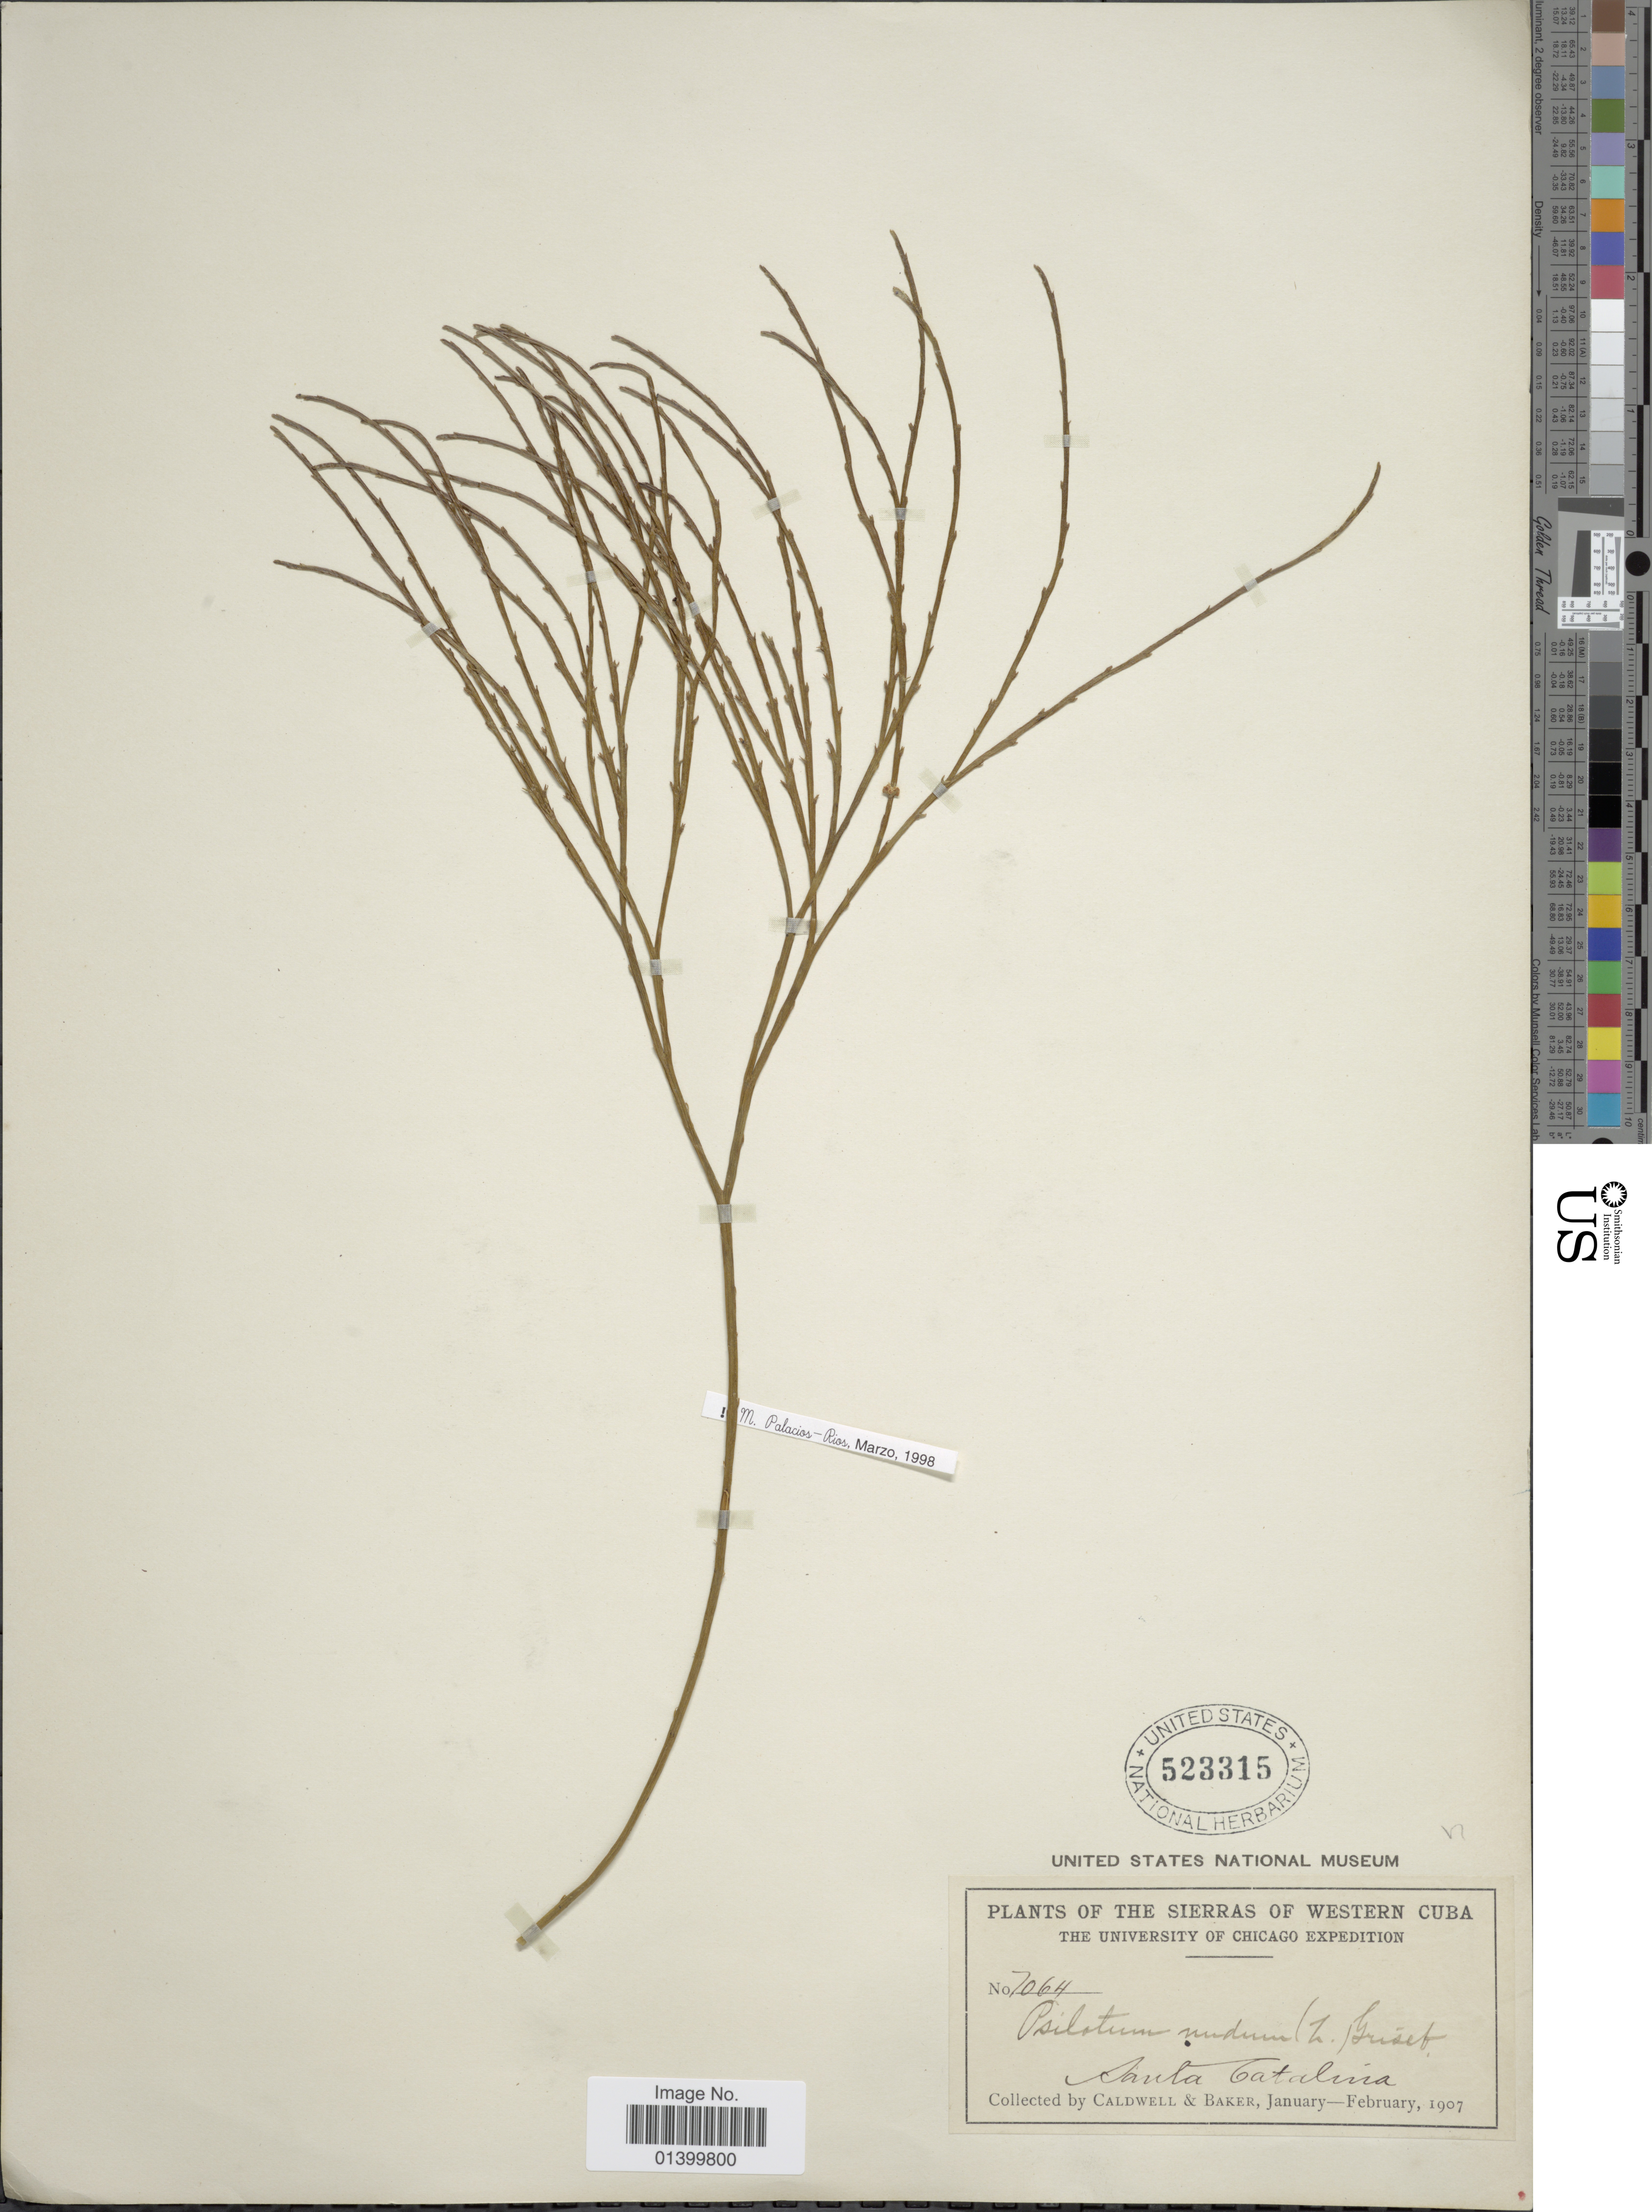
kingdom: Plantae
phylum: Tracheophyta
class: Polypodiopsida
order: Psilotales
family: Psilotaceae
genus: Psilotum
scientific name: Psilotum nudum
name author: (L.) P. Beauv.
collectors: -. Caldwell & -- Baker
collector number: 7064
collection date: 1907-01/1907-02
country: Cuba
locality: Plants of Sierras of Western Cuba. Santa Catalina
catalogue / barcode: US 523315